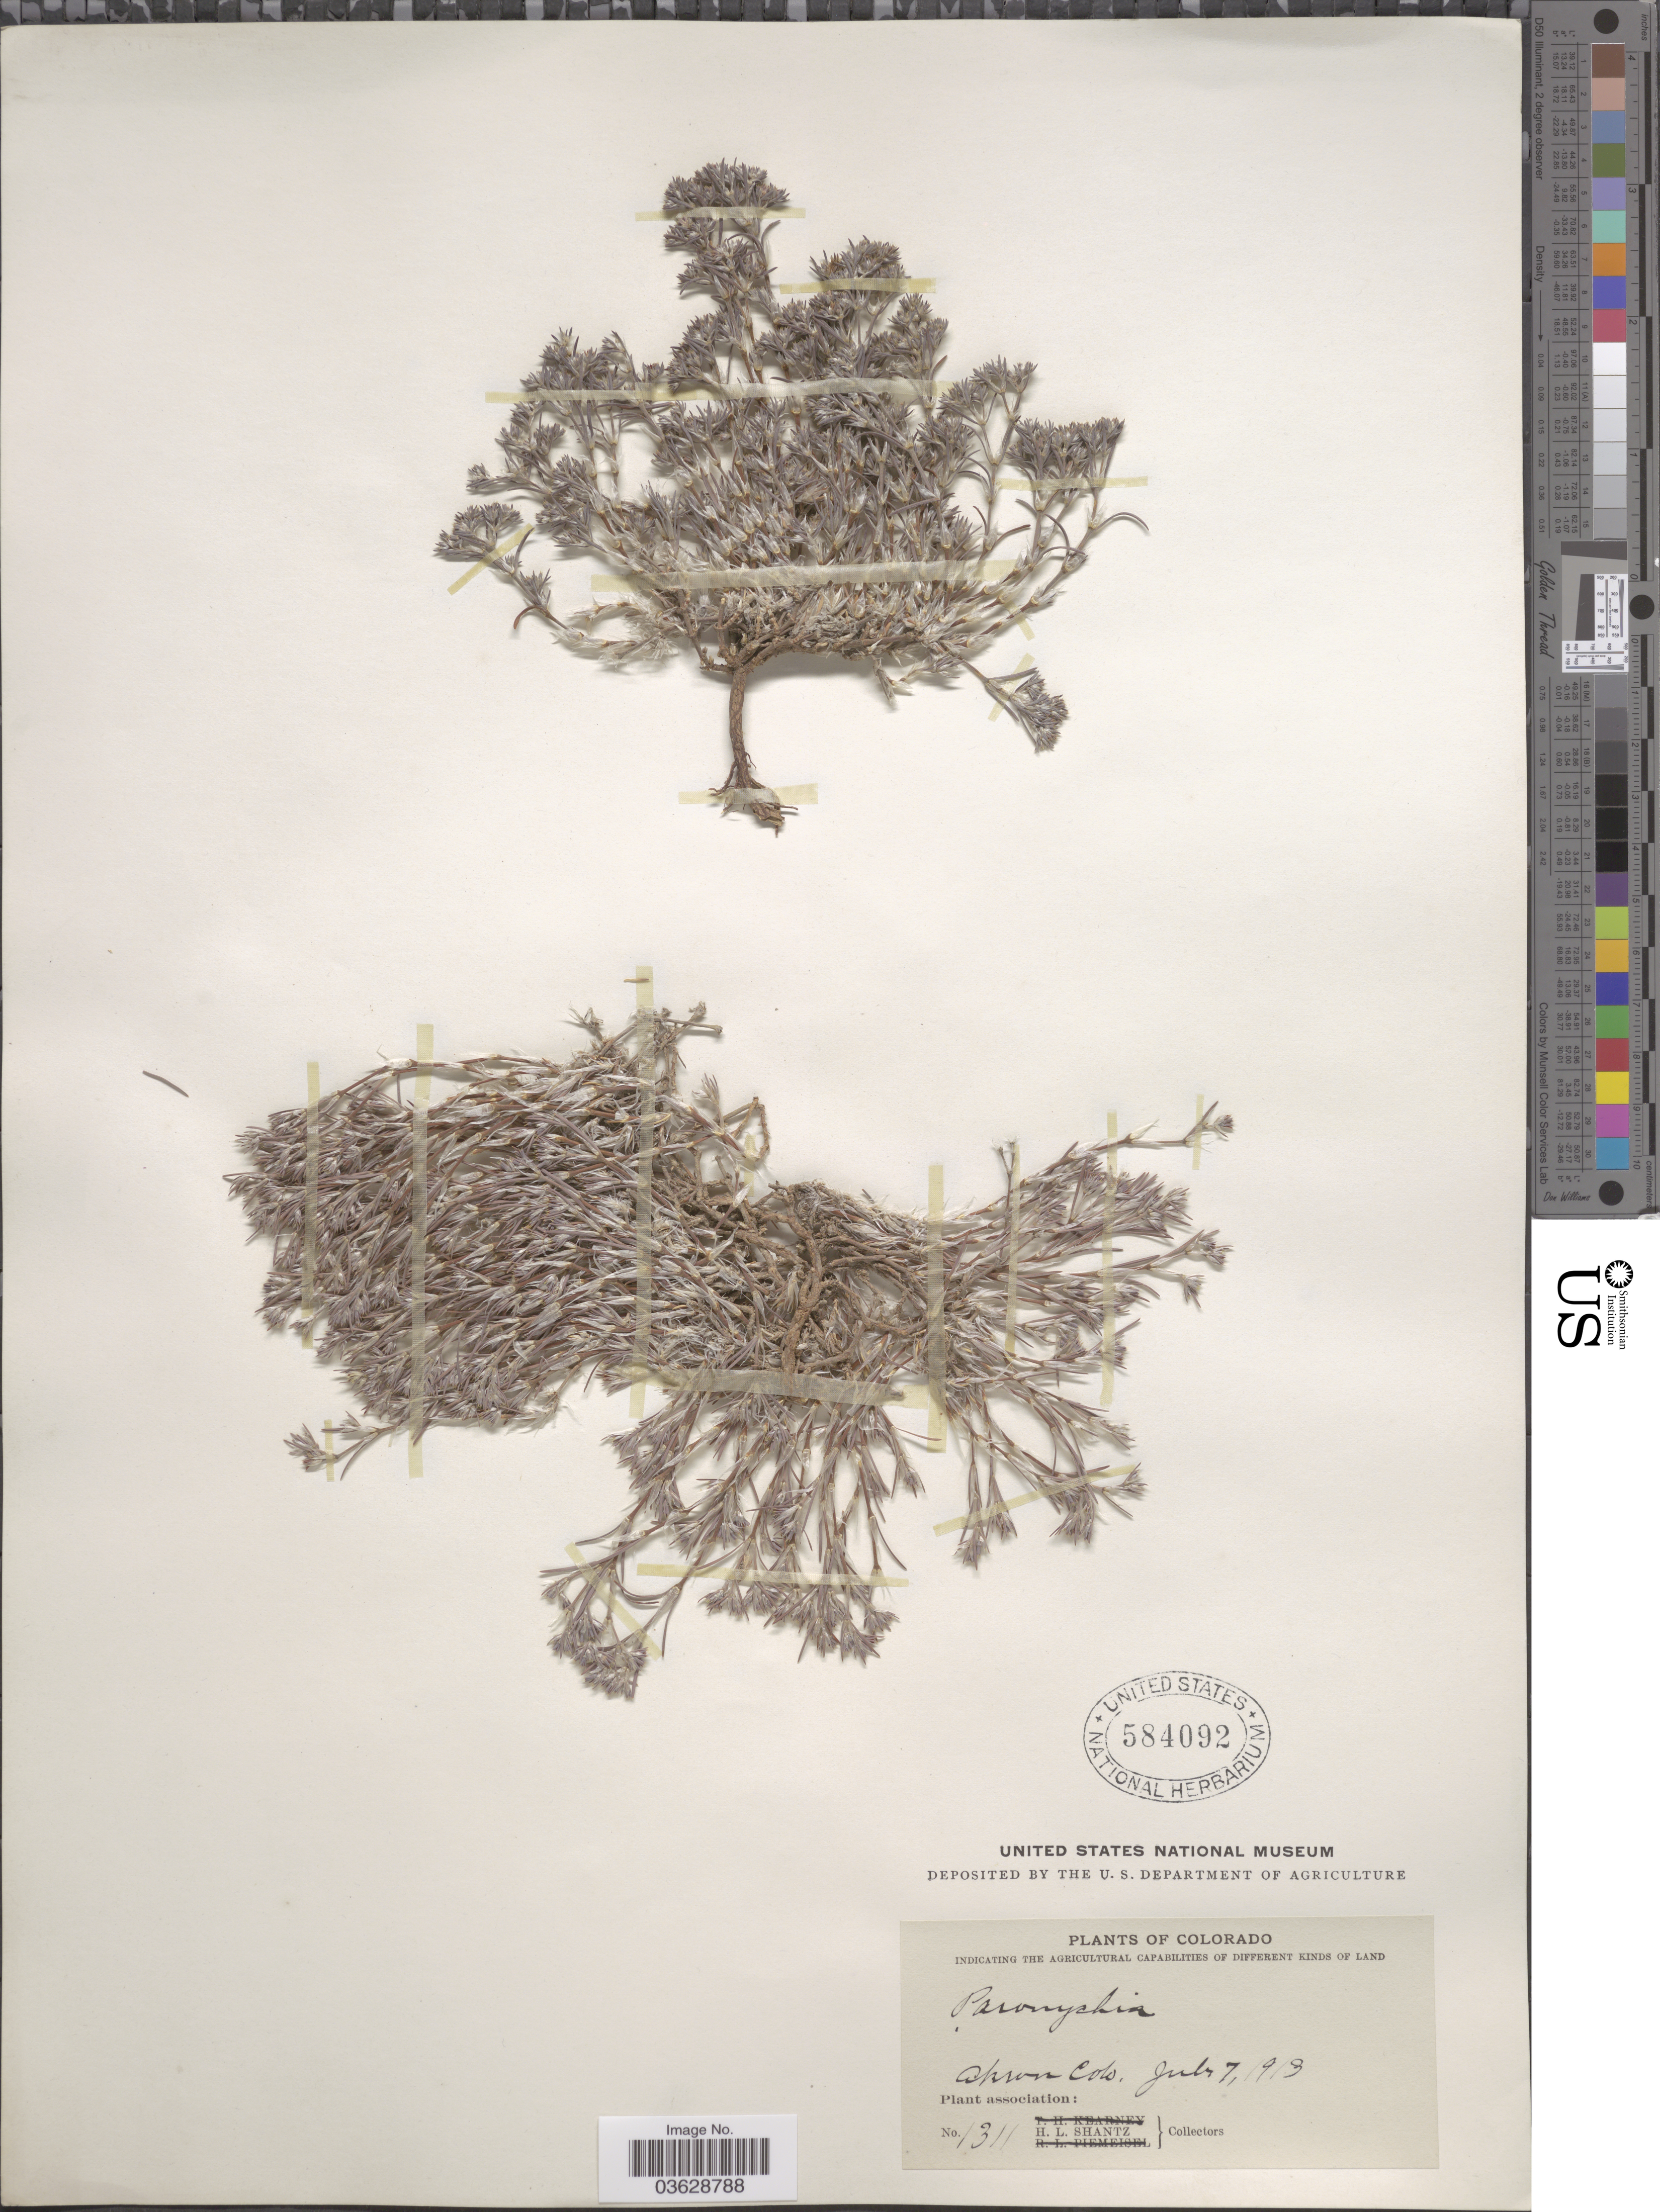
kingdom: Plantae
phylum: Tracheophyta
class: Magnoliopsida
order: Caryophyllales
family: Caryophyllaceae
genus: Paronychia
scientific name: Paronychia sp.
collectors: H. Shantz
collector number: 1311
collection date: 1913-07-07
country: United States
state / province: Colorado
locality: Akron.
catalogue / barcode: US 584092